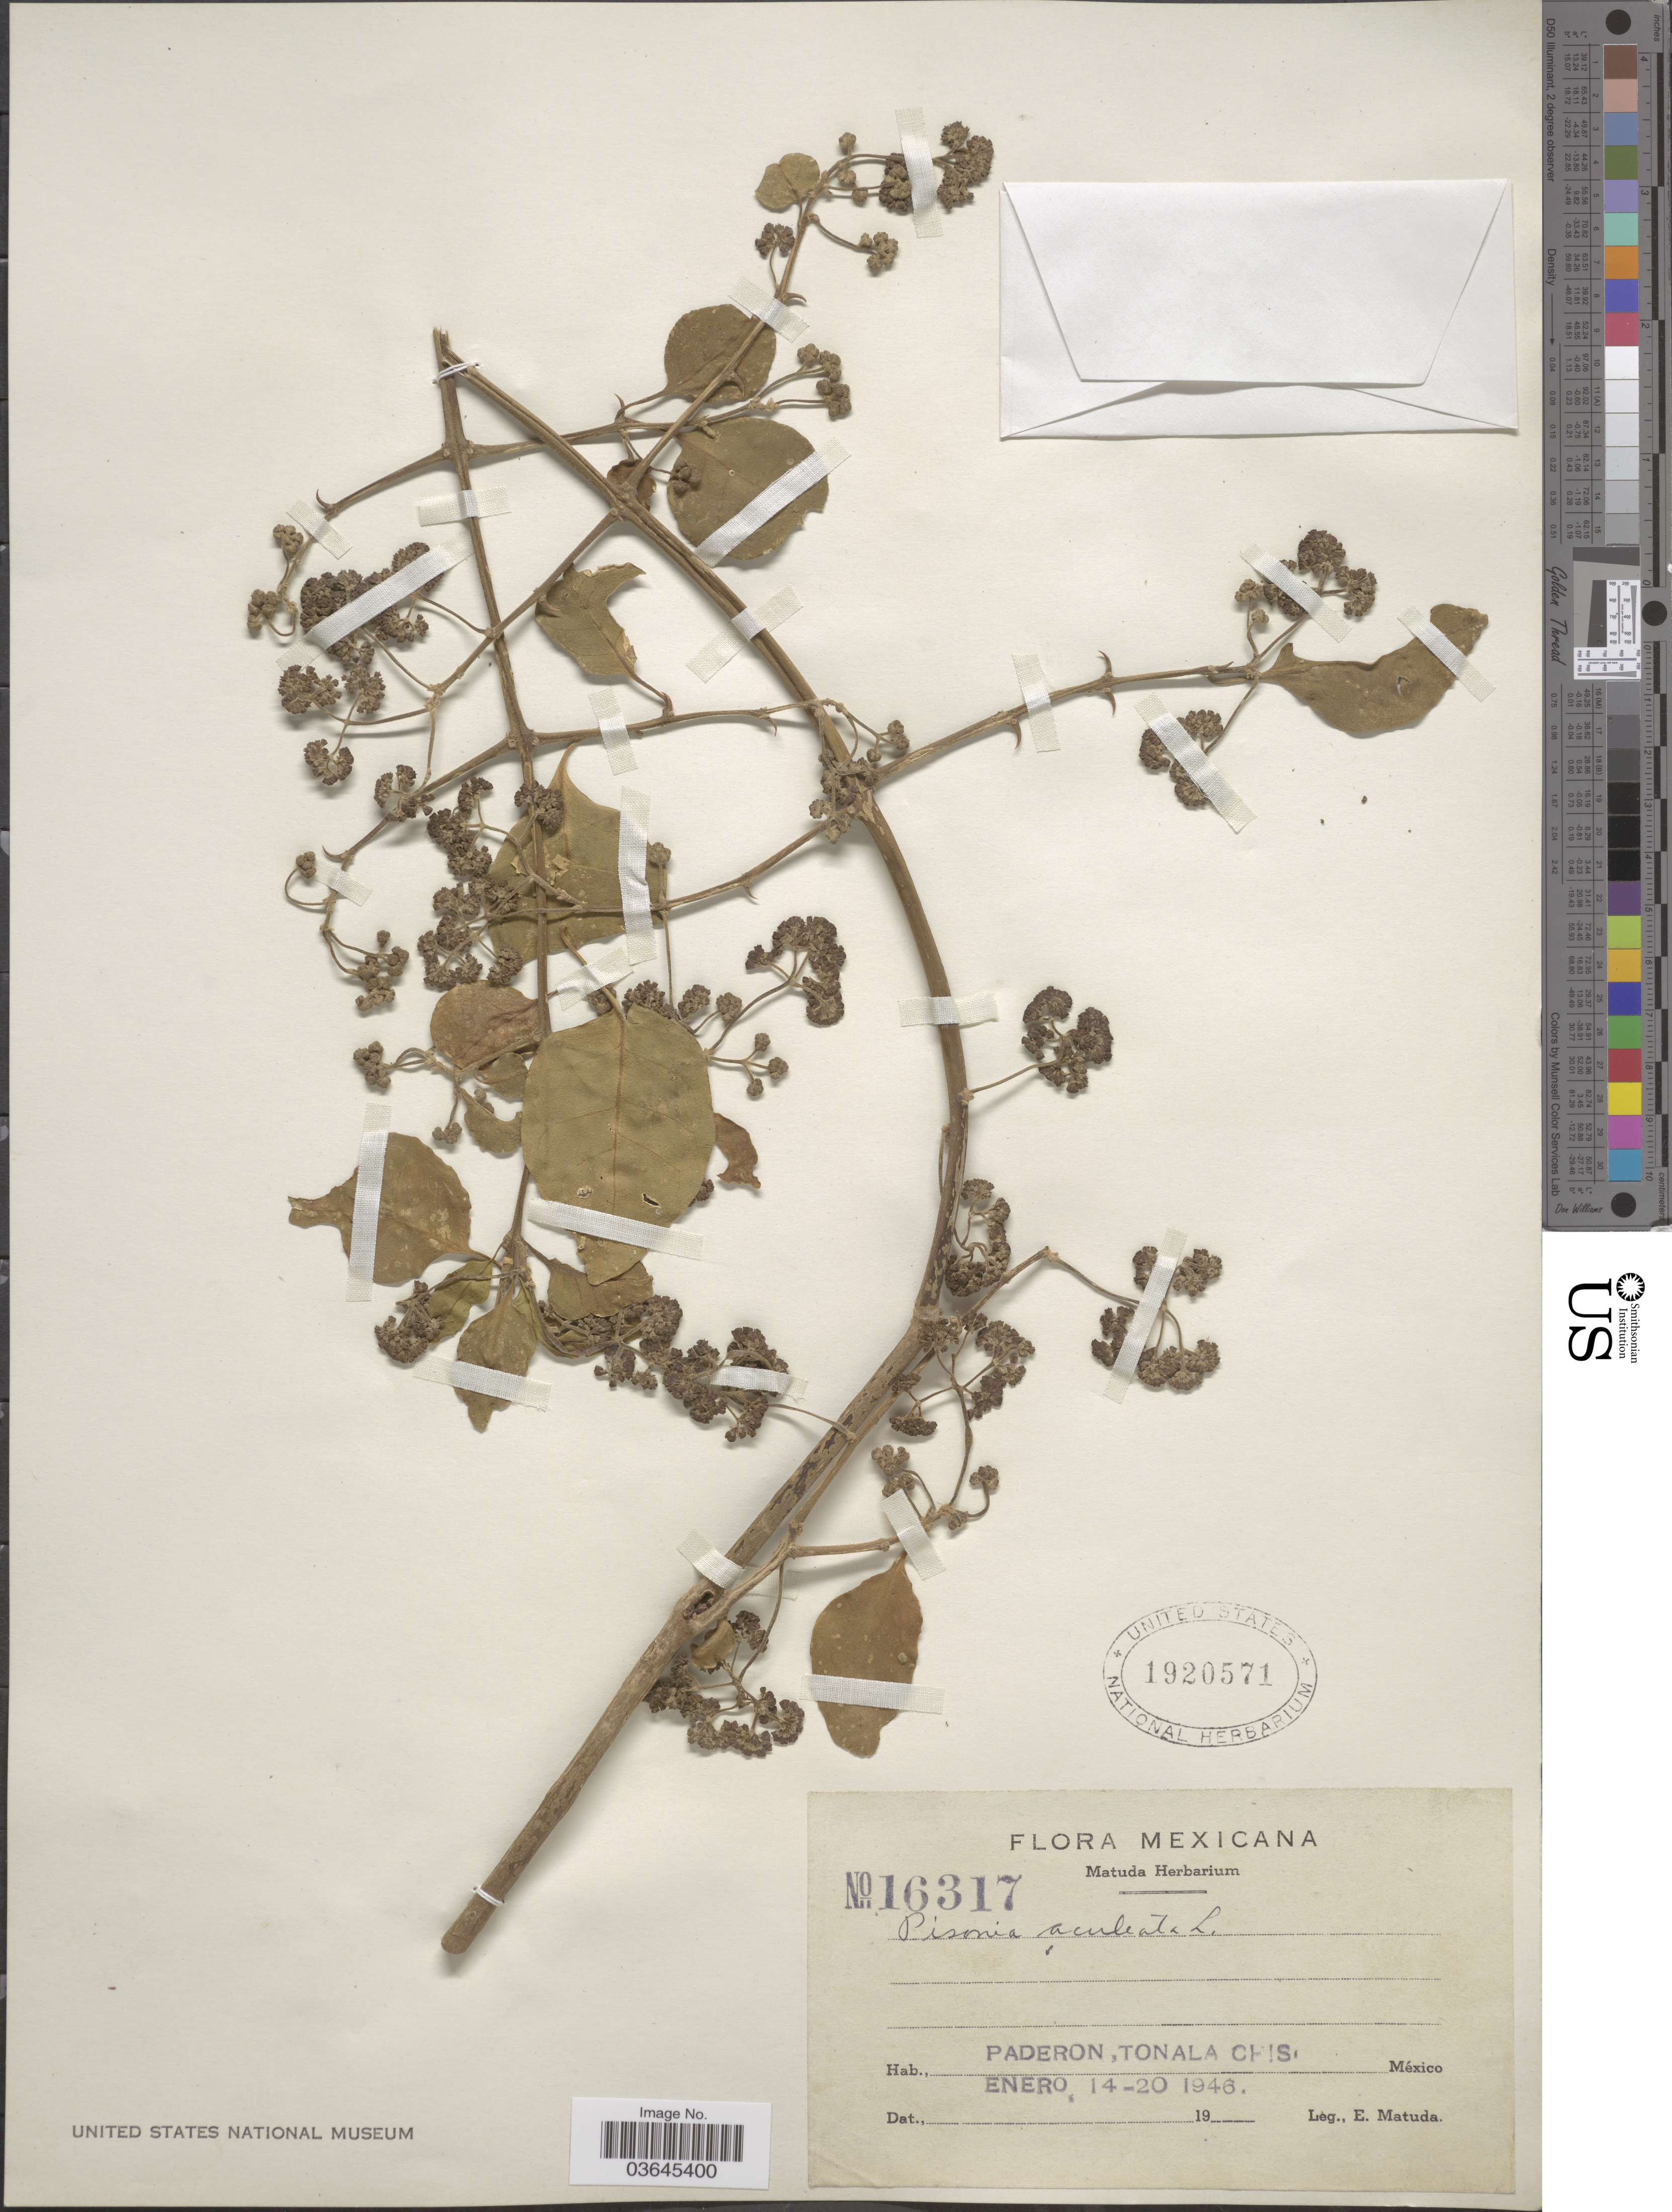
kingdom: Plantae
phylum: Tracheophyta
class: Magnoliopsida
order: Caryophyllales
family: Nyctaginaceae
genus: Pisonia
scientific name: Pisonia aculeata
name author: L.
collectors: E. Matuda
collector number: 16317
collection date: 1946-01-14/1946-01-20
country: Mexico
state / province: Chiapas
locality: Paderon, Tonala.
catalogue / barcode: US 1920571